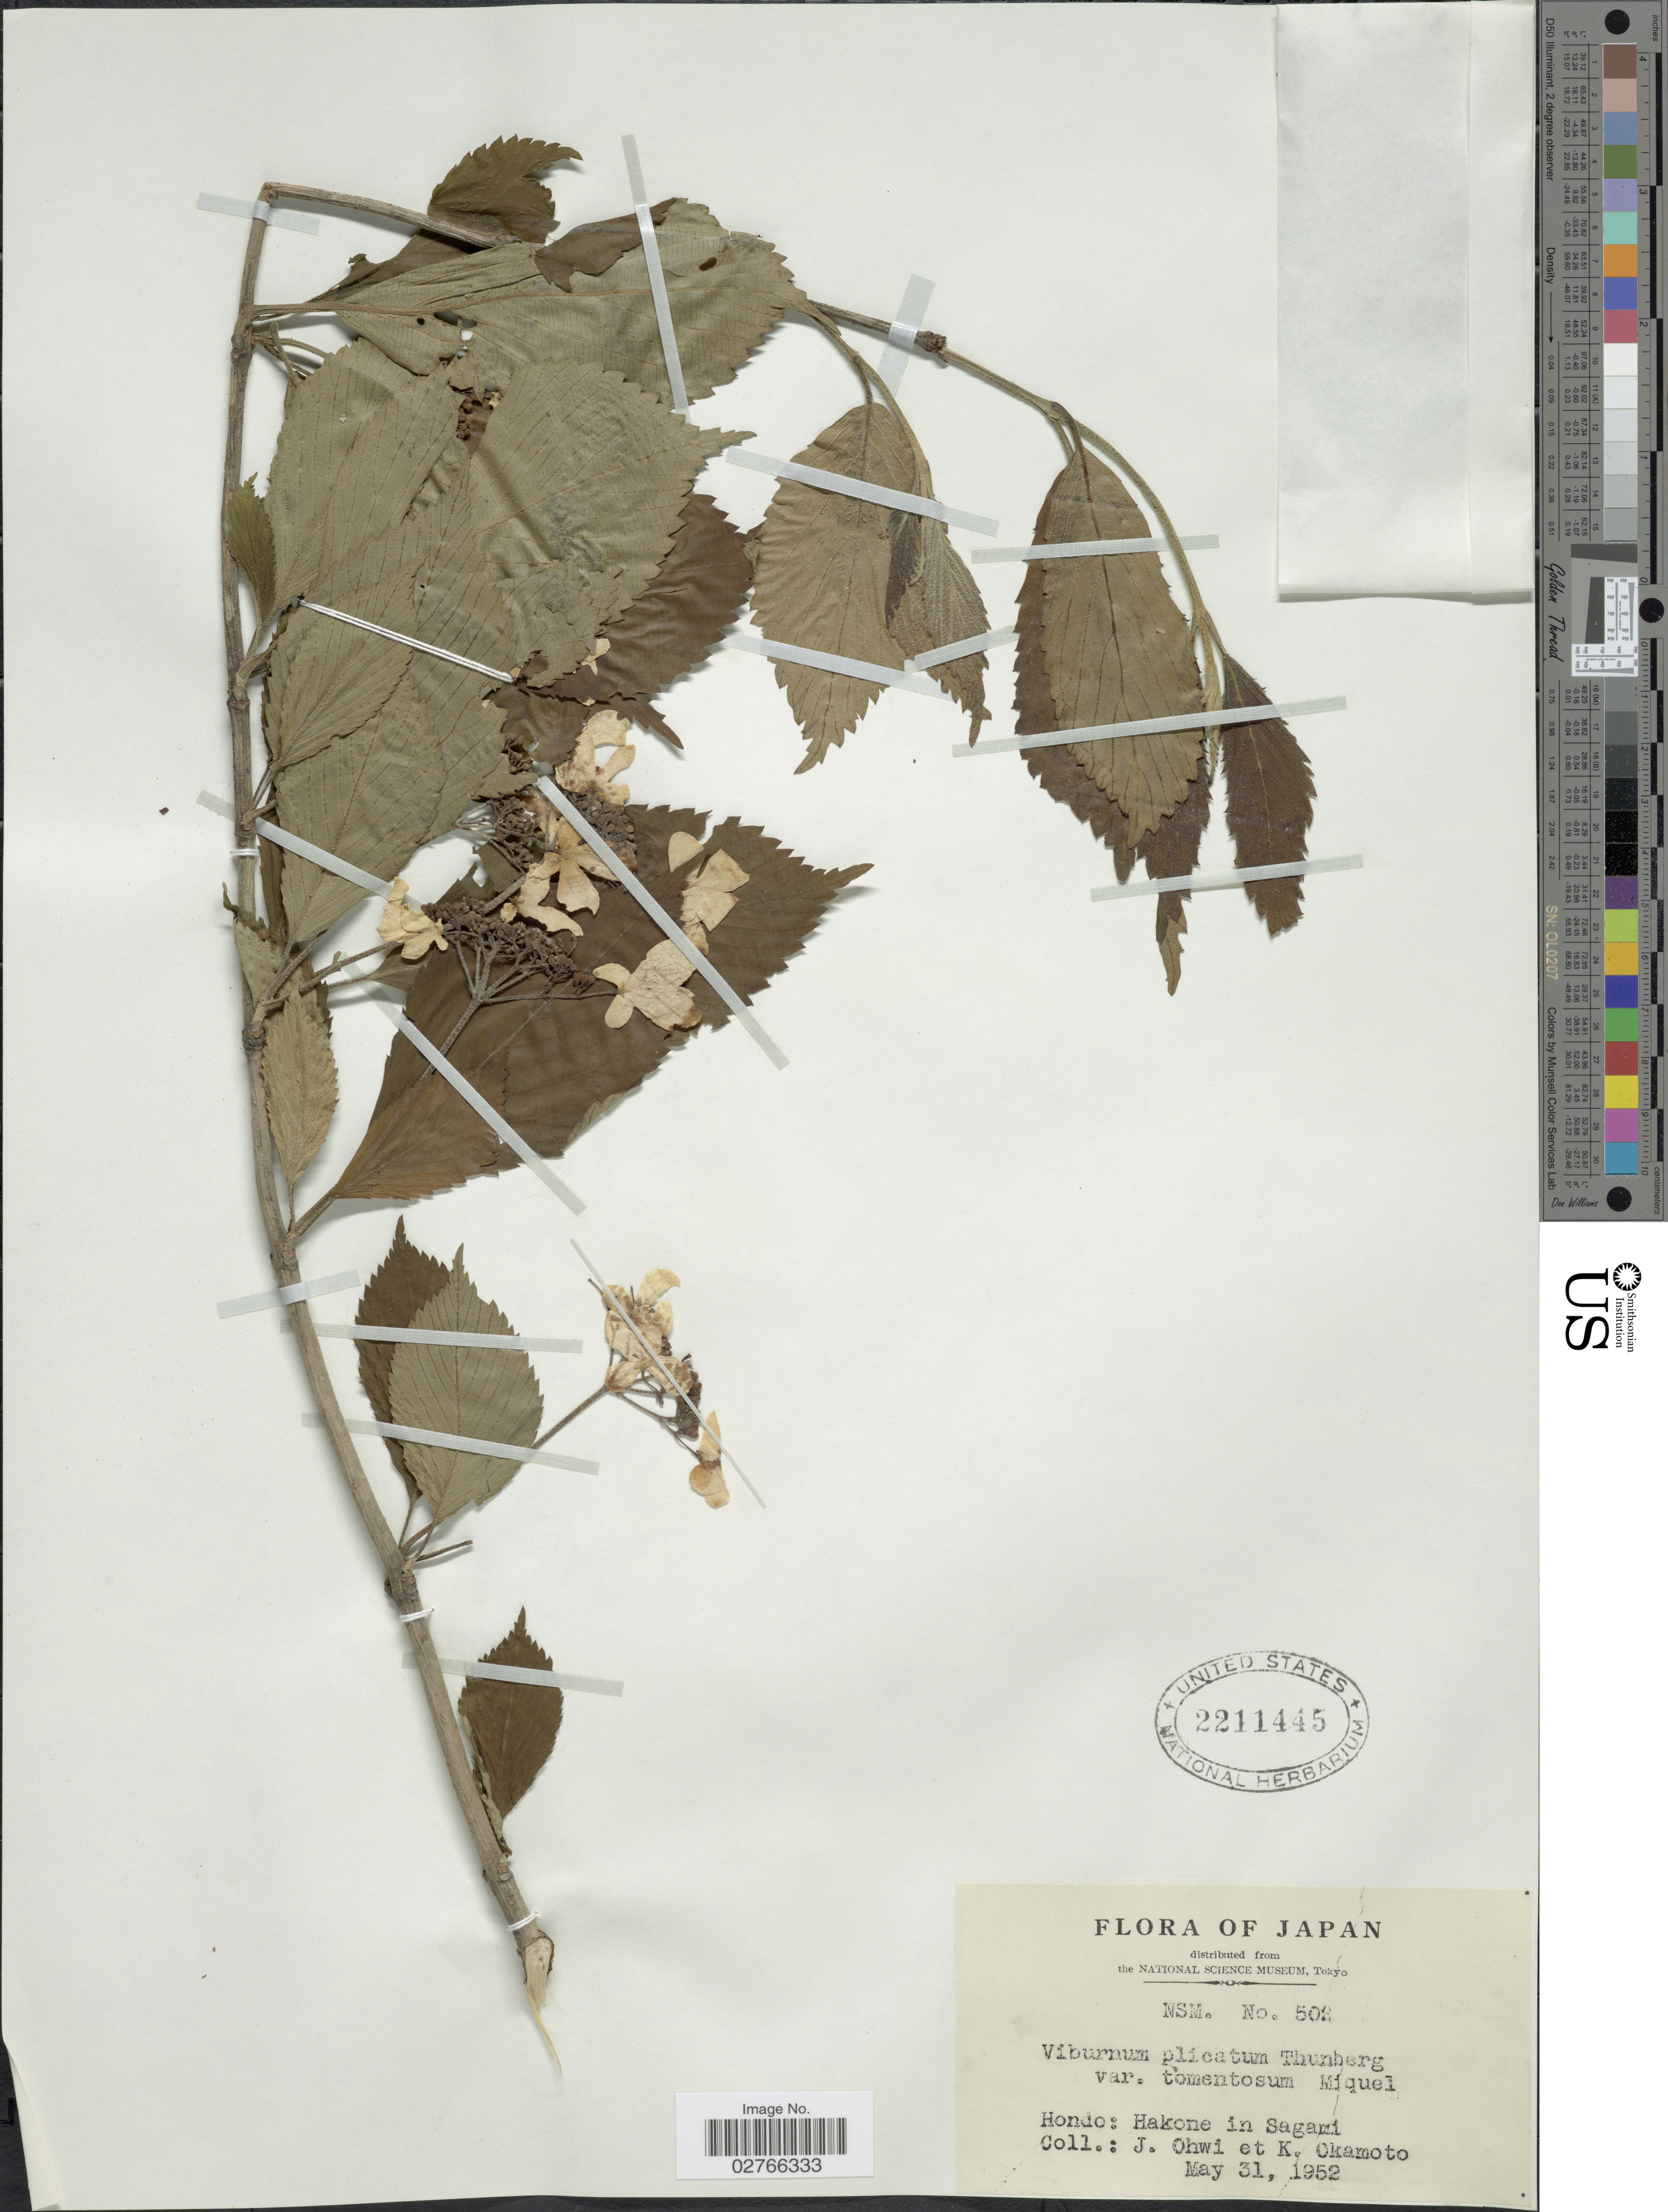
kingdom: Plantae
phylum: Tracheophyta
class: Magnoliopsida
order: Dipsacales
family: Viburnaceae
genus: Viburnum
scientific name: Viburnum plicatum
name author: Thunb.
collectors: J. Ohwi & K. Okamoto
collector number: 502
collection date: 1952-05-31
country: Japan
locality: Hondo: Hakone in Sagami.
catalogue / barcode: US 2211445